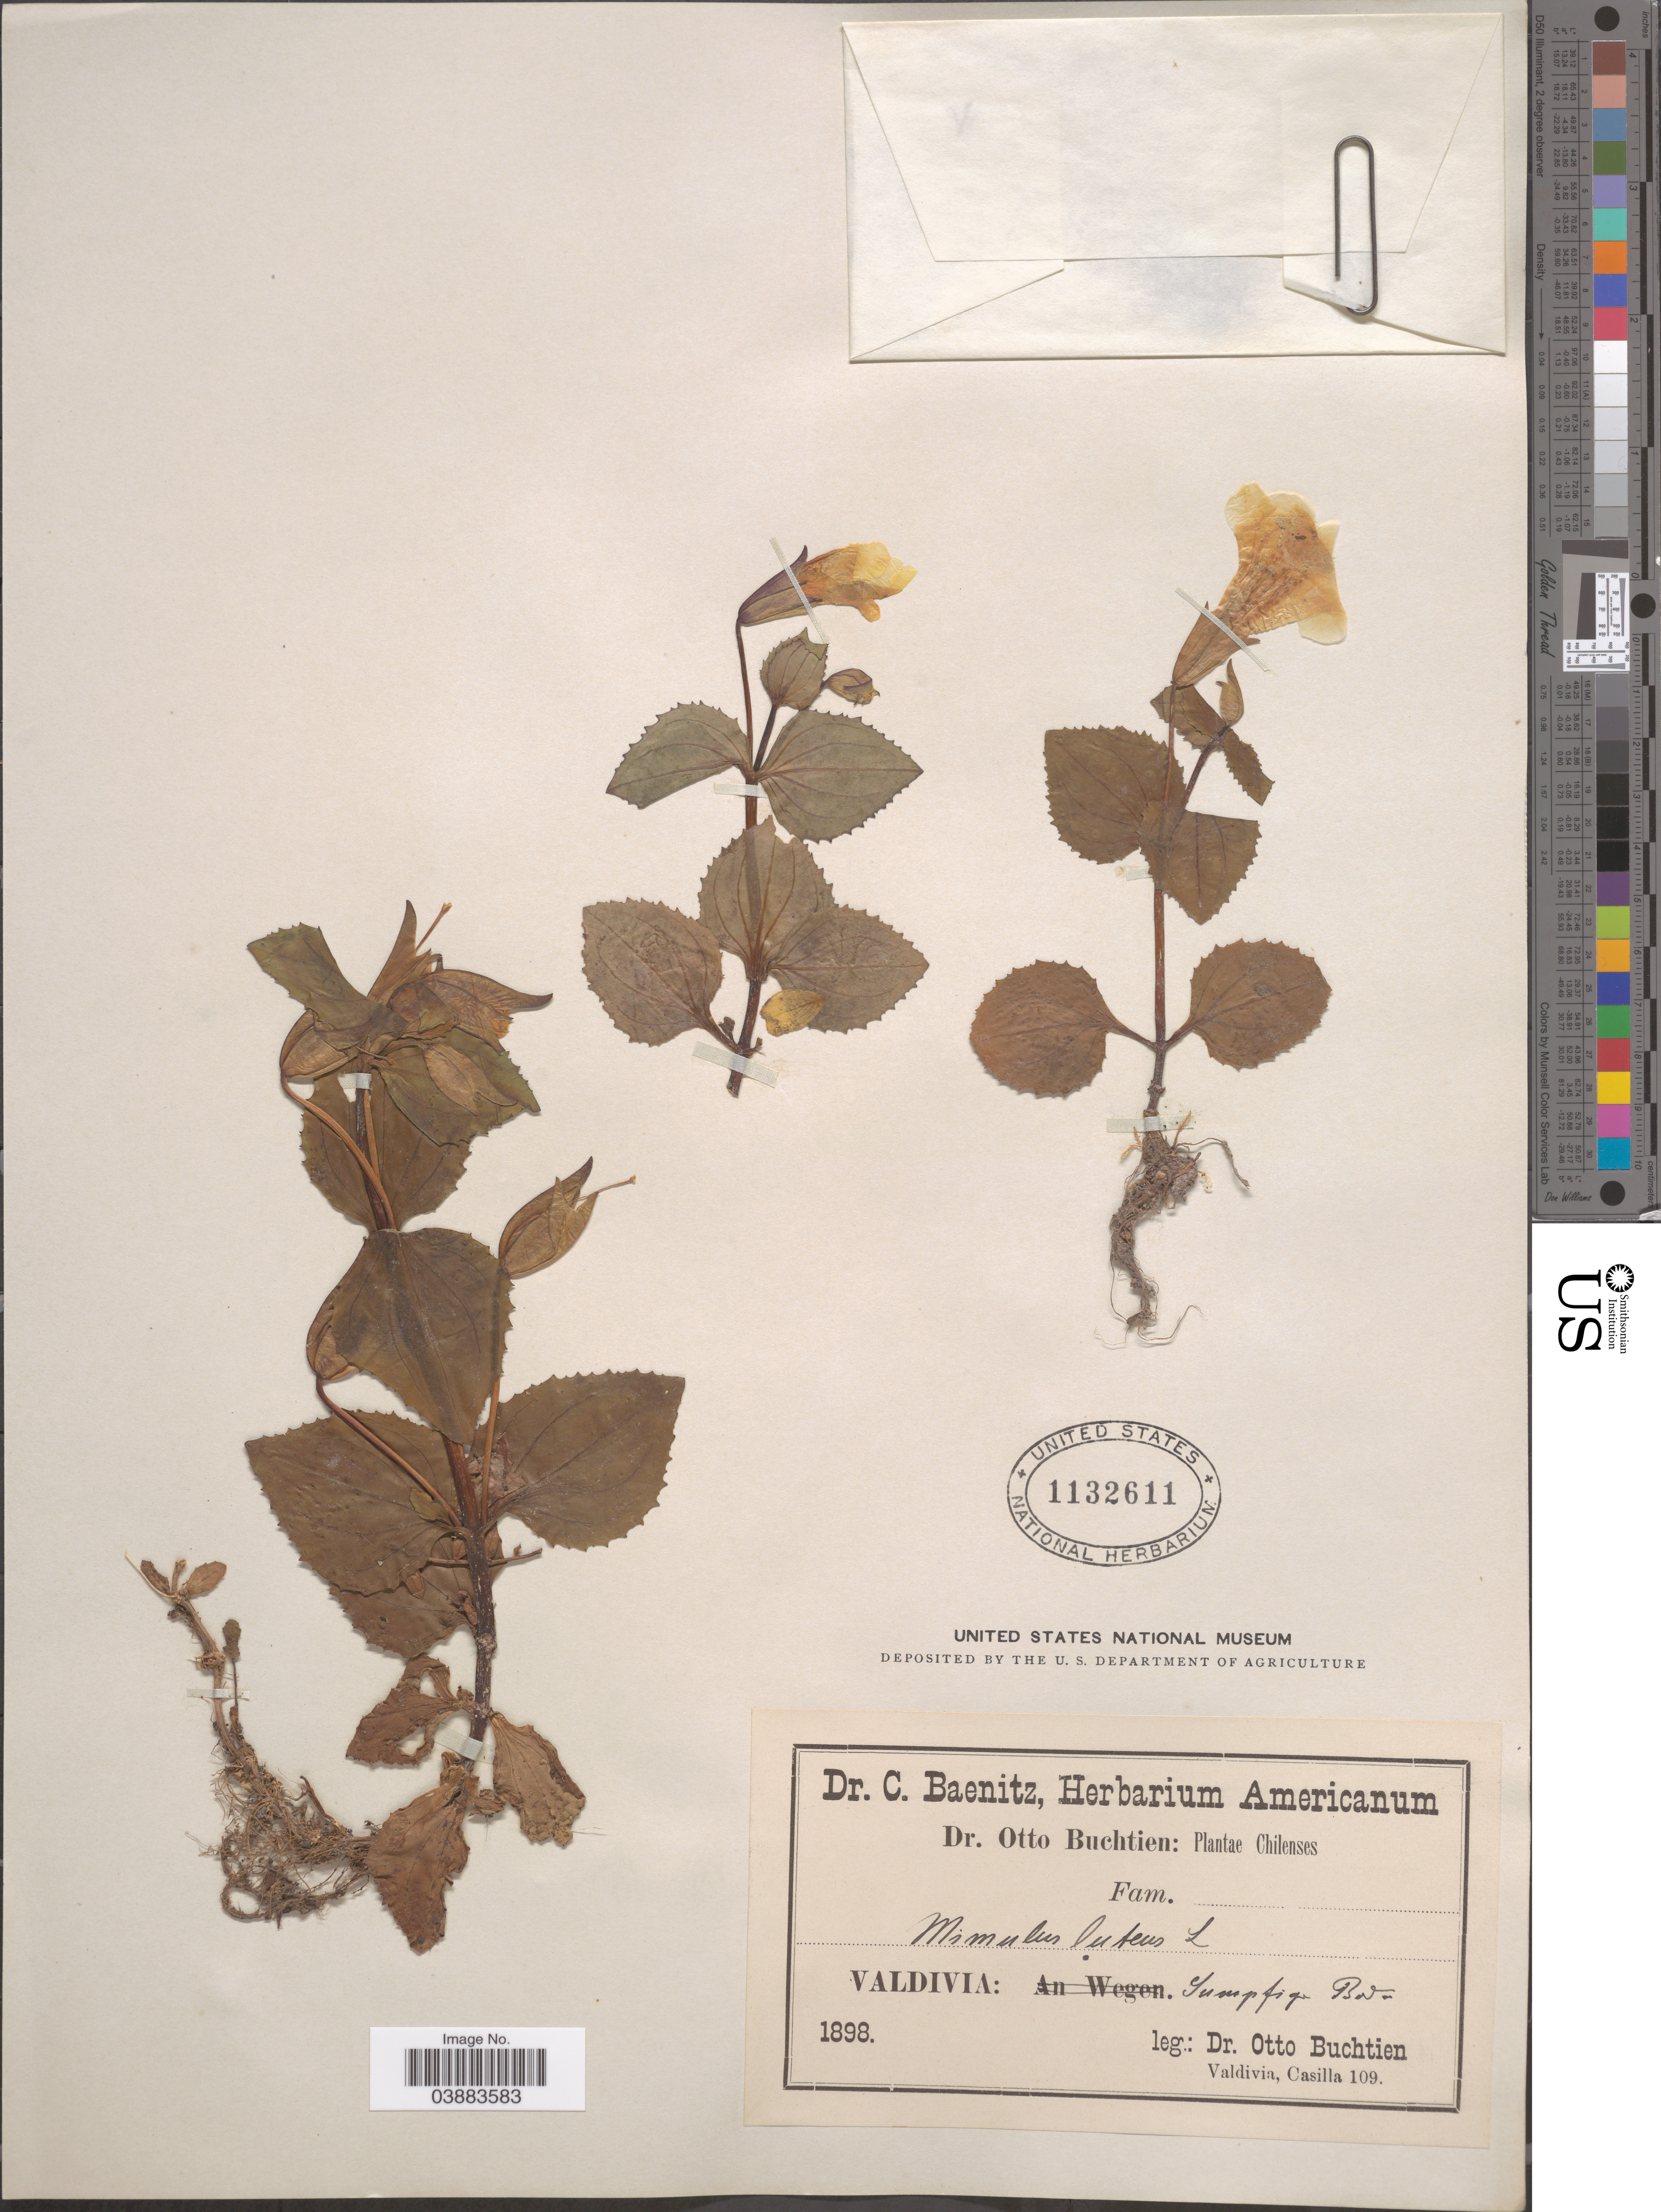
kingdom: Plantae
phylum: Tracheophyta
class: Magnoliopsida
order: Lamiales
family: Phrymaceae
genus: Mimulus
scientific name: Mimulus luteus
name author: L.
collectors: O. Buchtien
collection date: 1898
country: Chile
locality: Valdivia: Sumpfige Boden.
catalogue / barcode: US 1132611